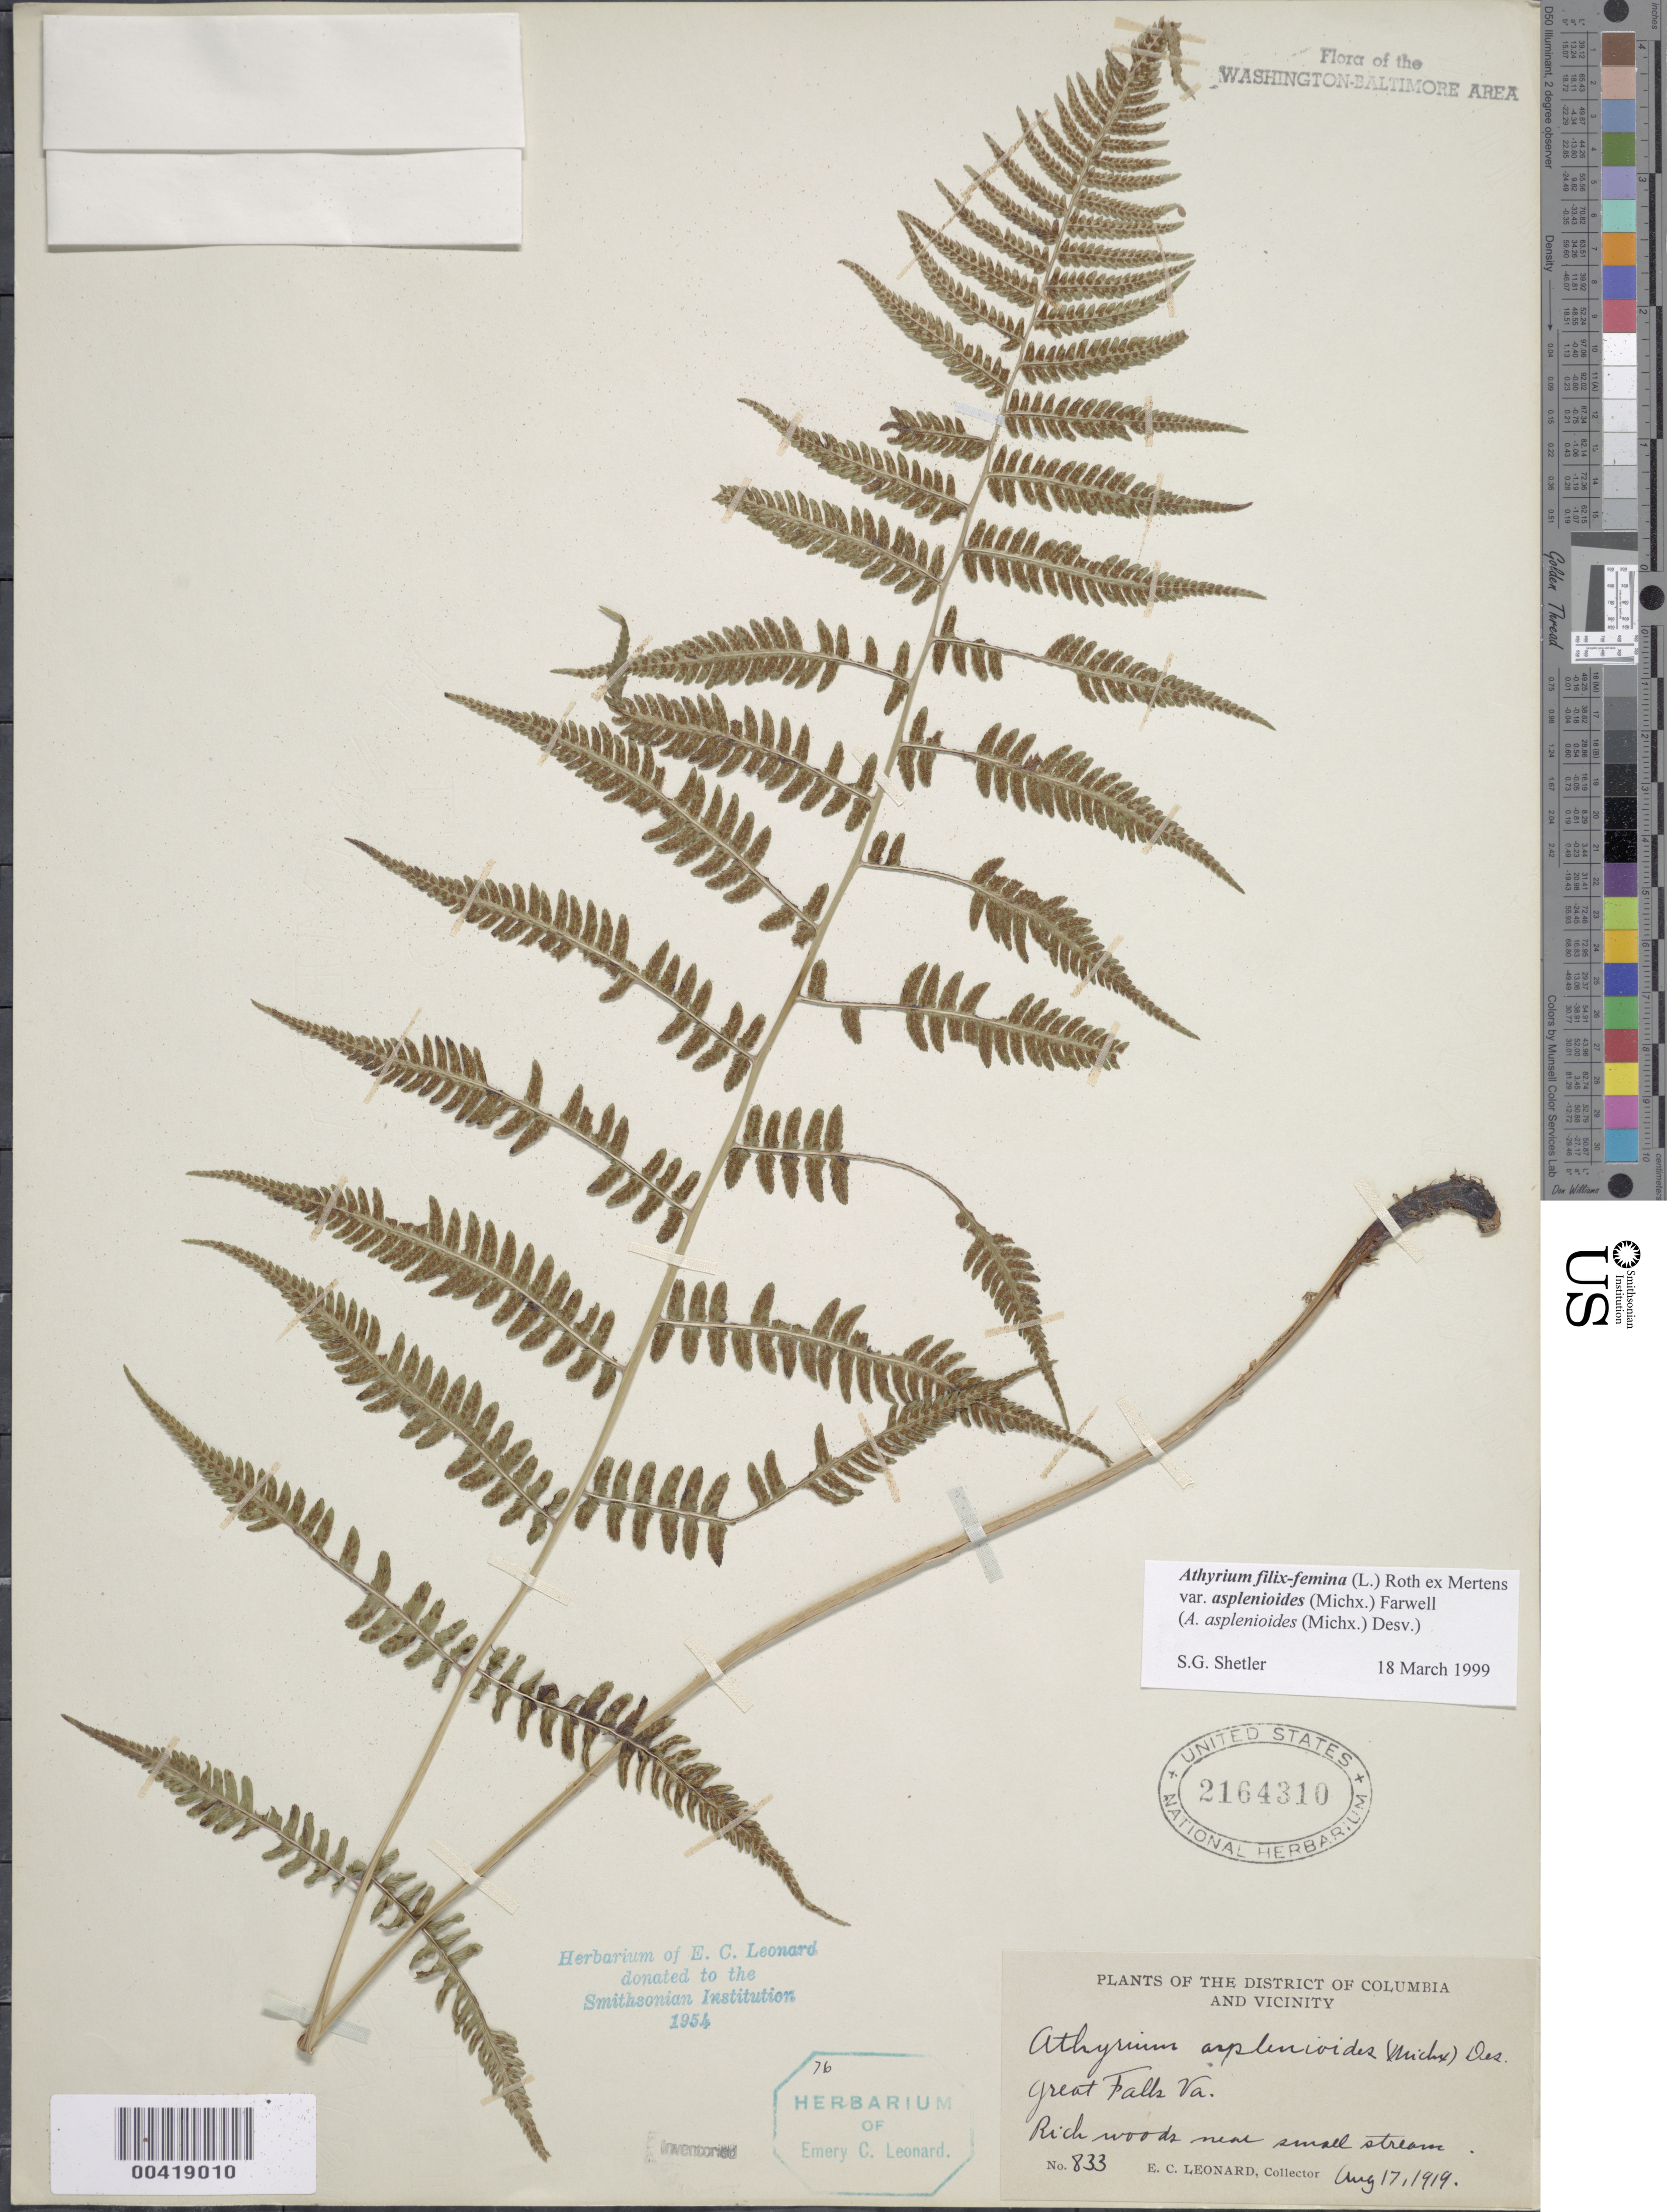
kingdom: Plantae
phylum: Tracheophyta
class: Polypodiopsida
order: Polypodiales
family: Athyriaceae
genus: Athyrium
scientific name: Athyrium filix-femina var. asplenioides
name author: (Michx.) Farw.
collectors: E. C. Leonard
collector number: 833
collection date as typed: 17 Aug 1919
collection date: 1919-08-17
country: United States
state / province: Virginia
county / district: Fairfax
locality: Great Falls C. and O. Canal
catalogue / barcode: US 2164310